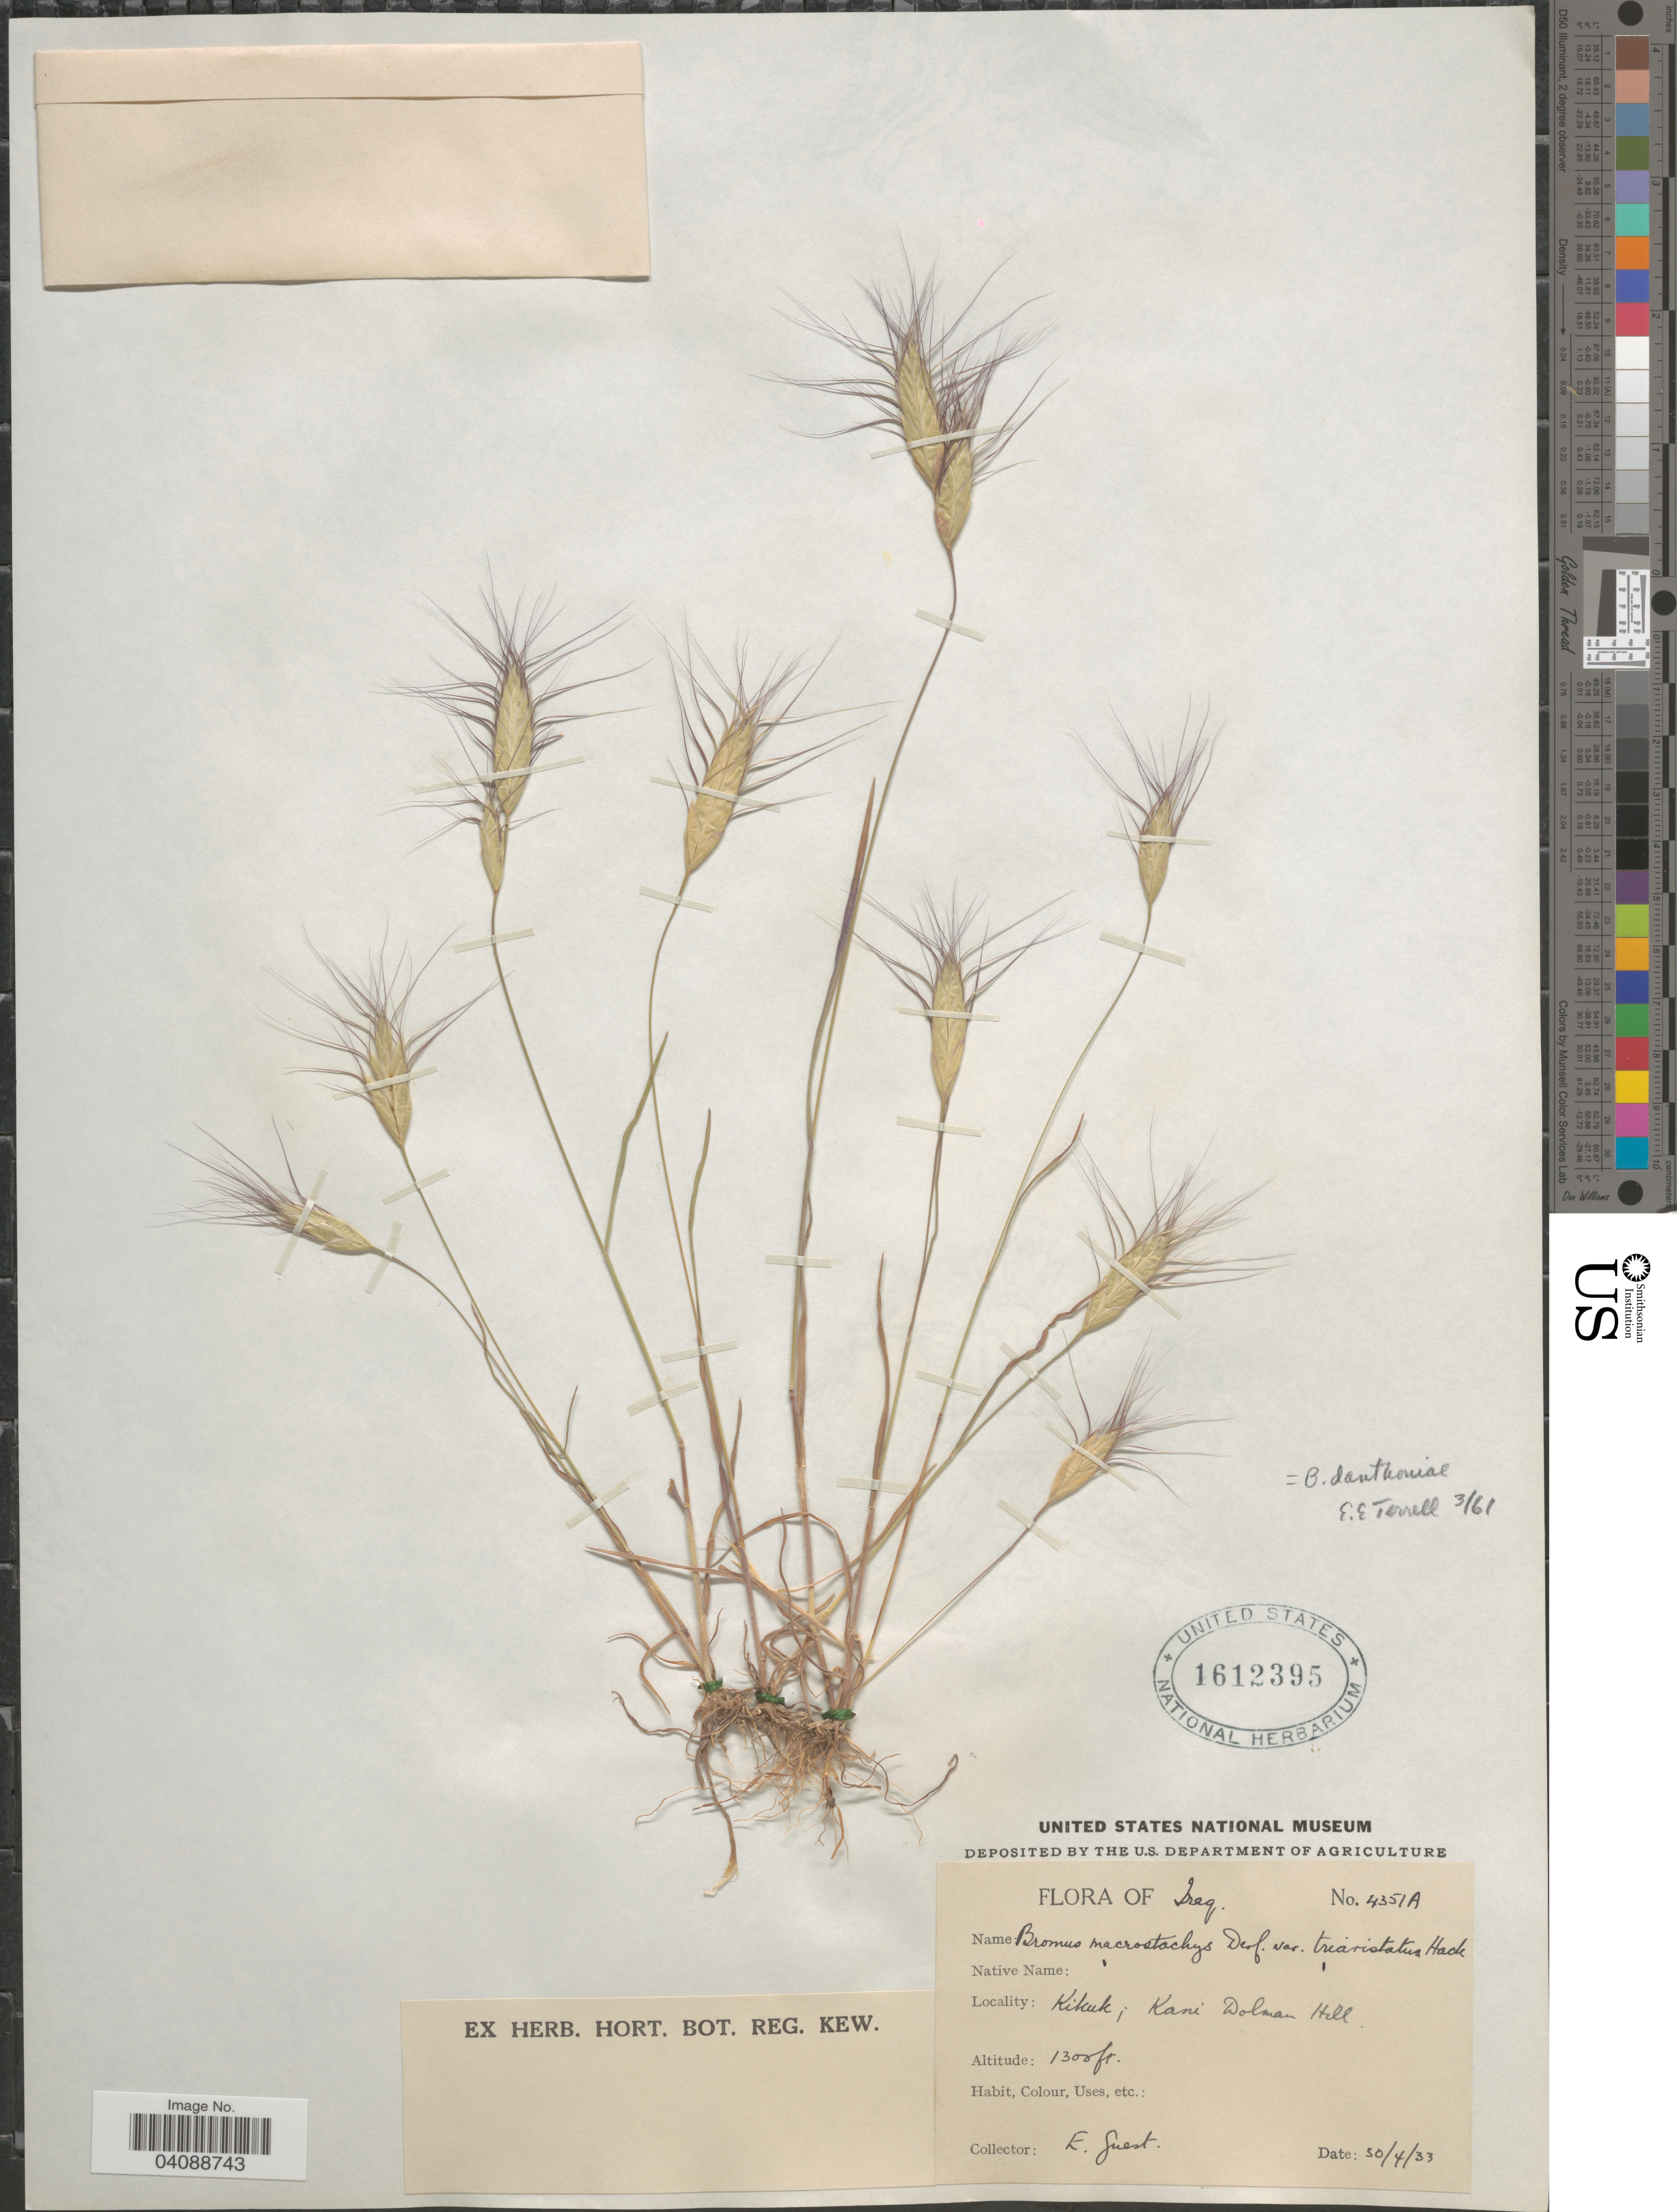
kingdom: Plantae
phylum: Tracheophyta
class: Liliopsida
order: Poales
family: Poaceae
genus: Bromus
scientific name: Bromus danthoniae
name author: Trin. ex C.A. Mey.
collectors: E. Guest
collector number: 4351A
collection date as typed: Transcribed d/m/y: 30/4/33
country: Iraq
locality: Kikuk; Kani Dolman Hill.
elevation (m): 396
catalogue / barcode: US 1612395